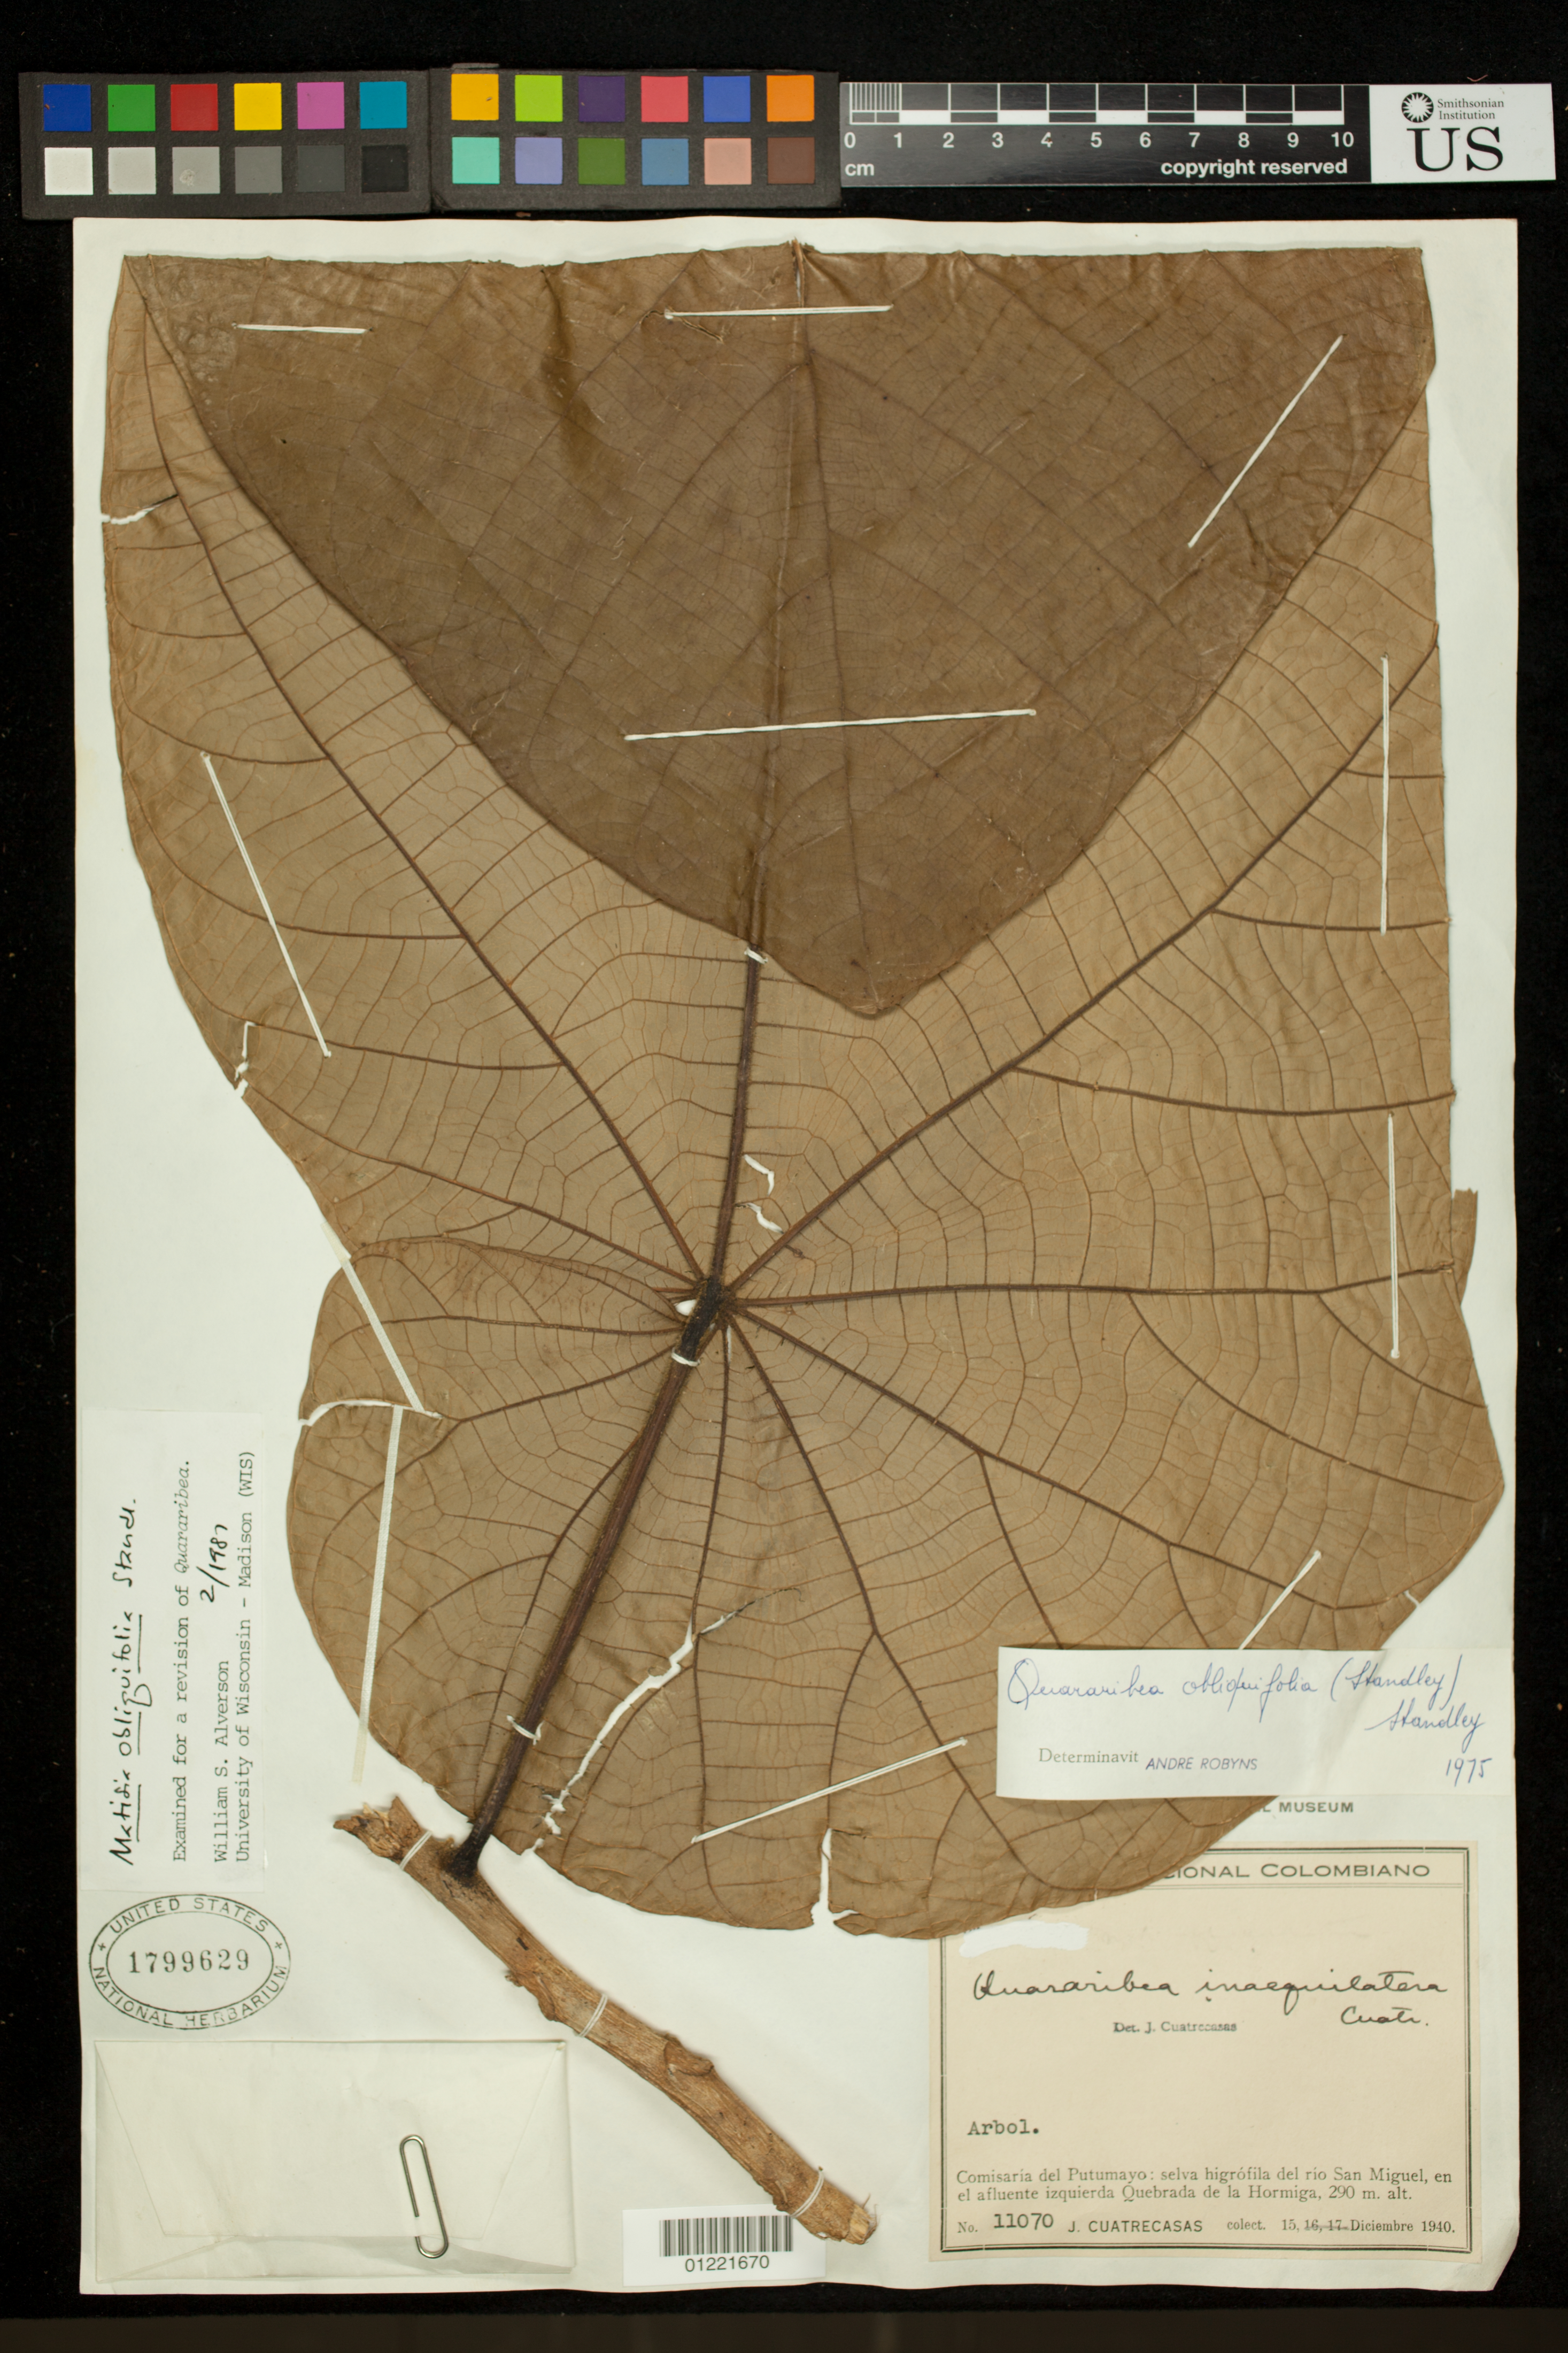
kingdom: Plantae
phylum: Tracheophyta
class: Magnoliopsida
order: Malvales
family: Malvaceae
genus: Matisia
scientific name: Matisia obliquifolia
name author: Standl.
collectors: J. Cuatrecasas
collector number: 11070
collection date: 1940-12-15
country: Colombia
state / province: Putumayo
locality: Selva higrofila del rio San Miguel, en el afluente izquierda Quebrada de la Hormiga.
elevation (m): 290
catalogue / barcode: US 1799629